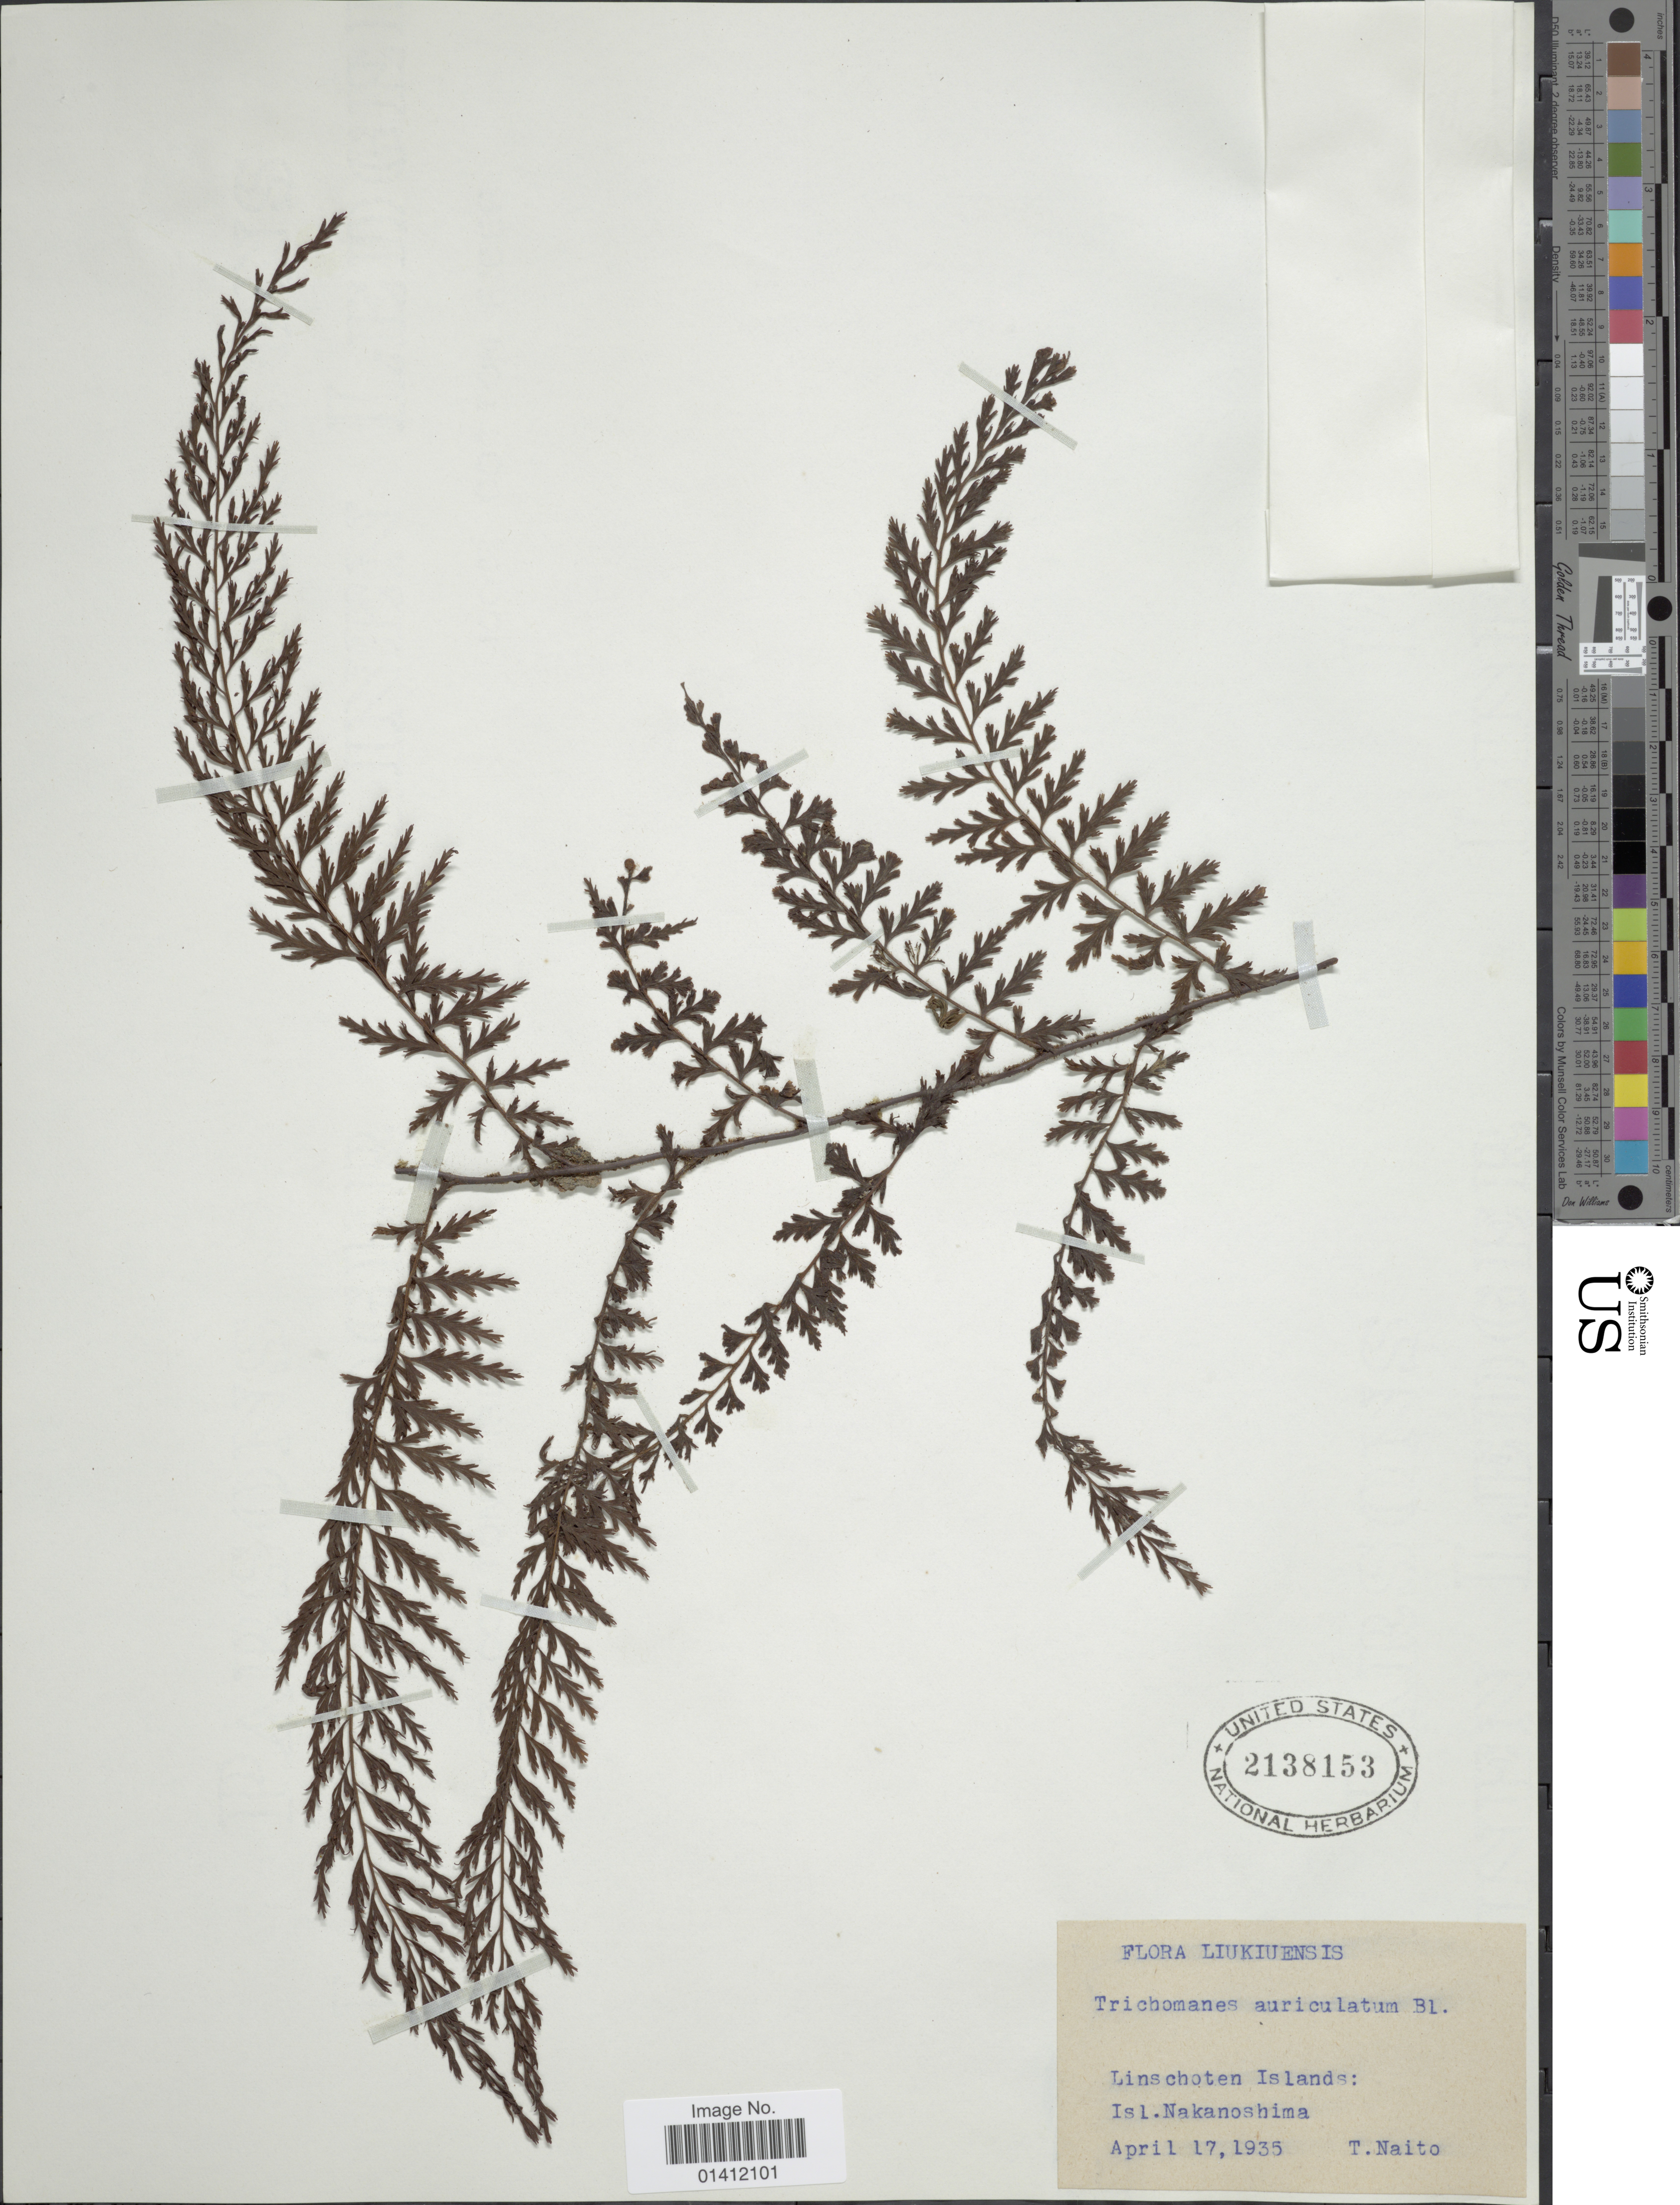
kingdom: Plantae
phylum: Tracheophyta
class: Polypodiopsida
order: Hymenophyllales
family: Hymenophyllaceae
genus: Vandenboschia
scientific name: Vandenboschia auriculata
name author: (Blume) Copel.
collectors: T. Naito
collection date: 1935-04-17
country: Japan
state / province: Okinawa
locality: Liukiuensis. Linschoten Islands: Isl. Nakanoshima.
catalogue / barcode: US 2138153